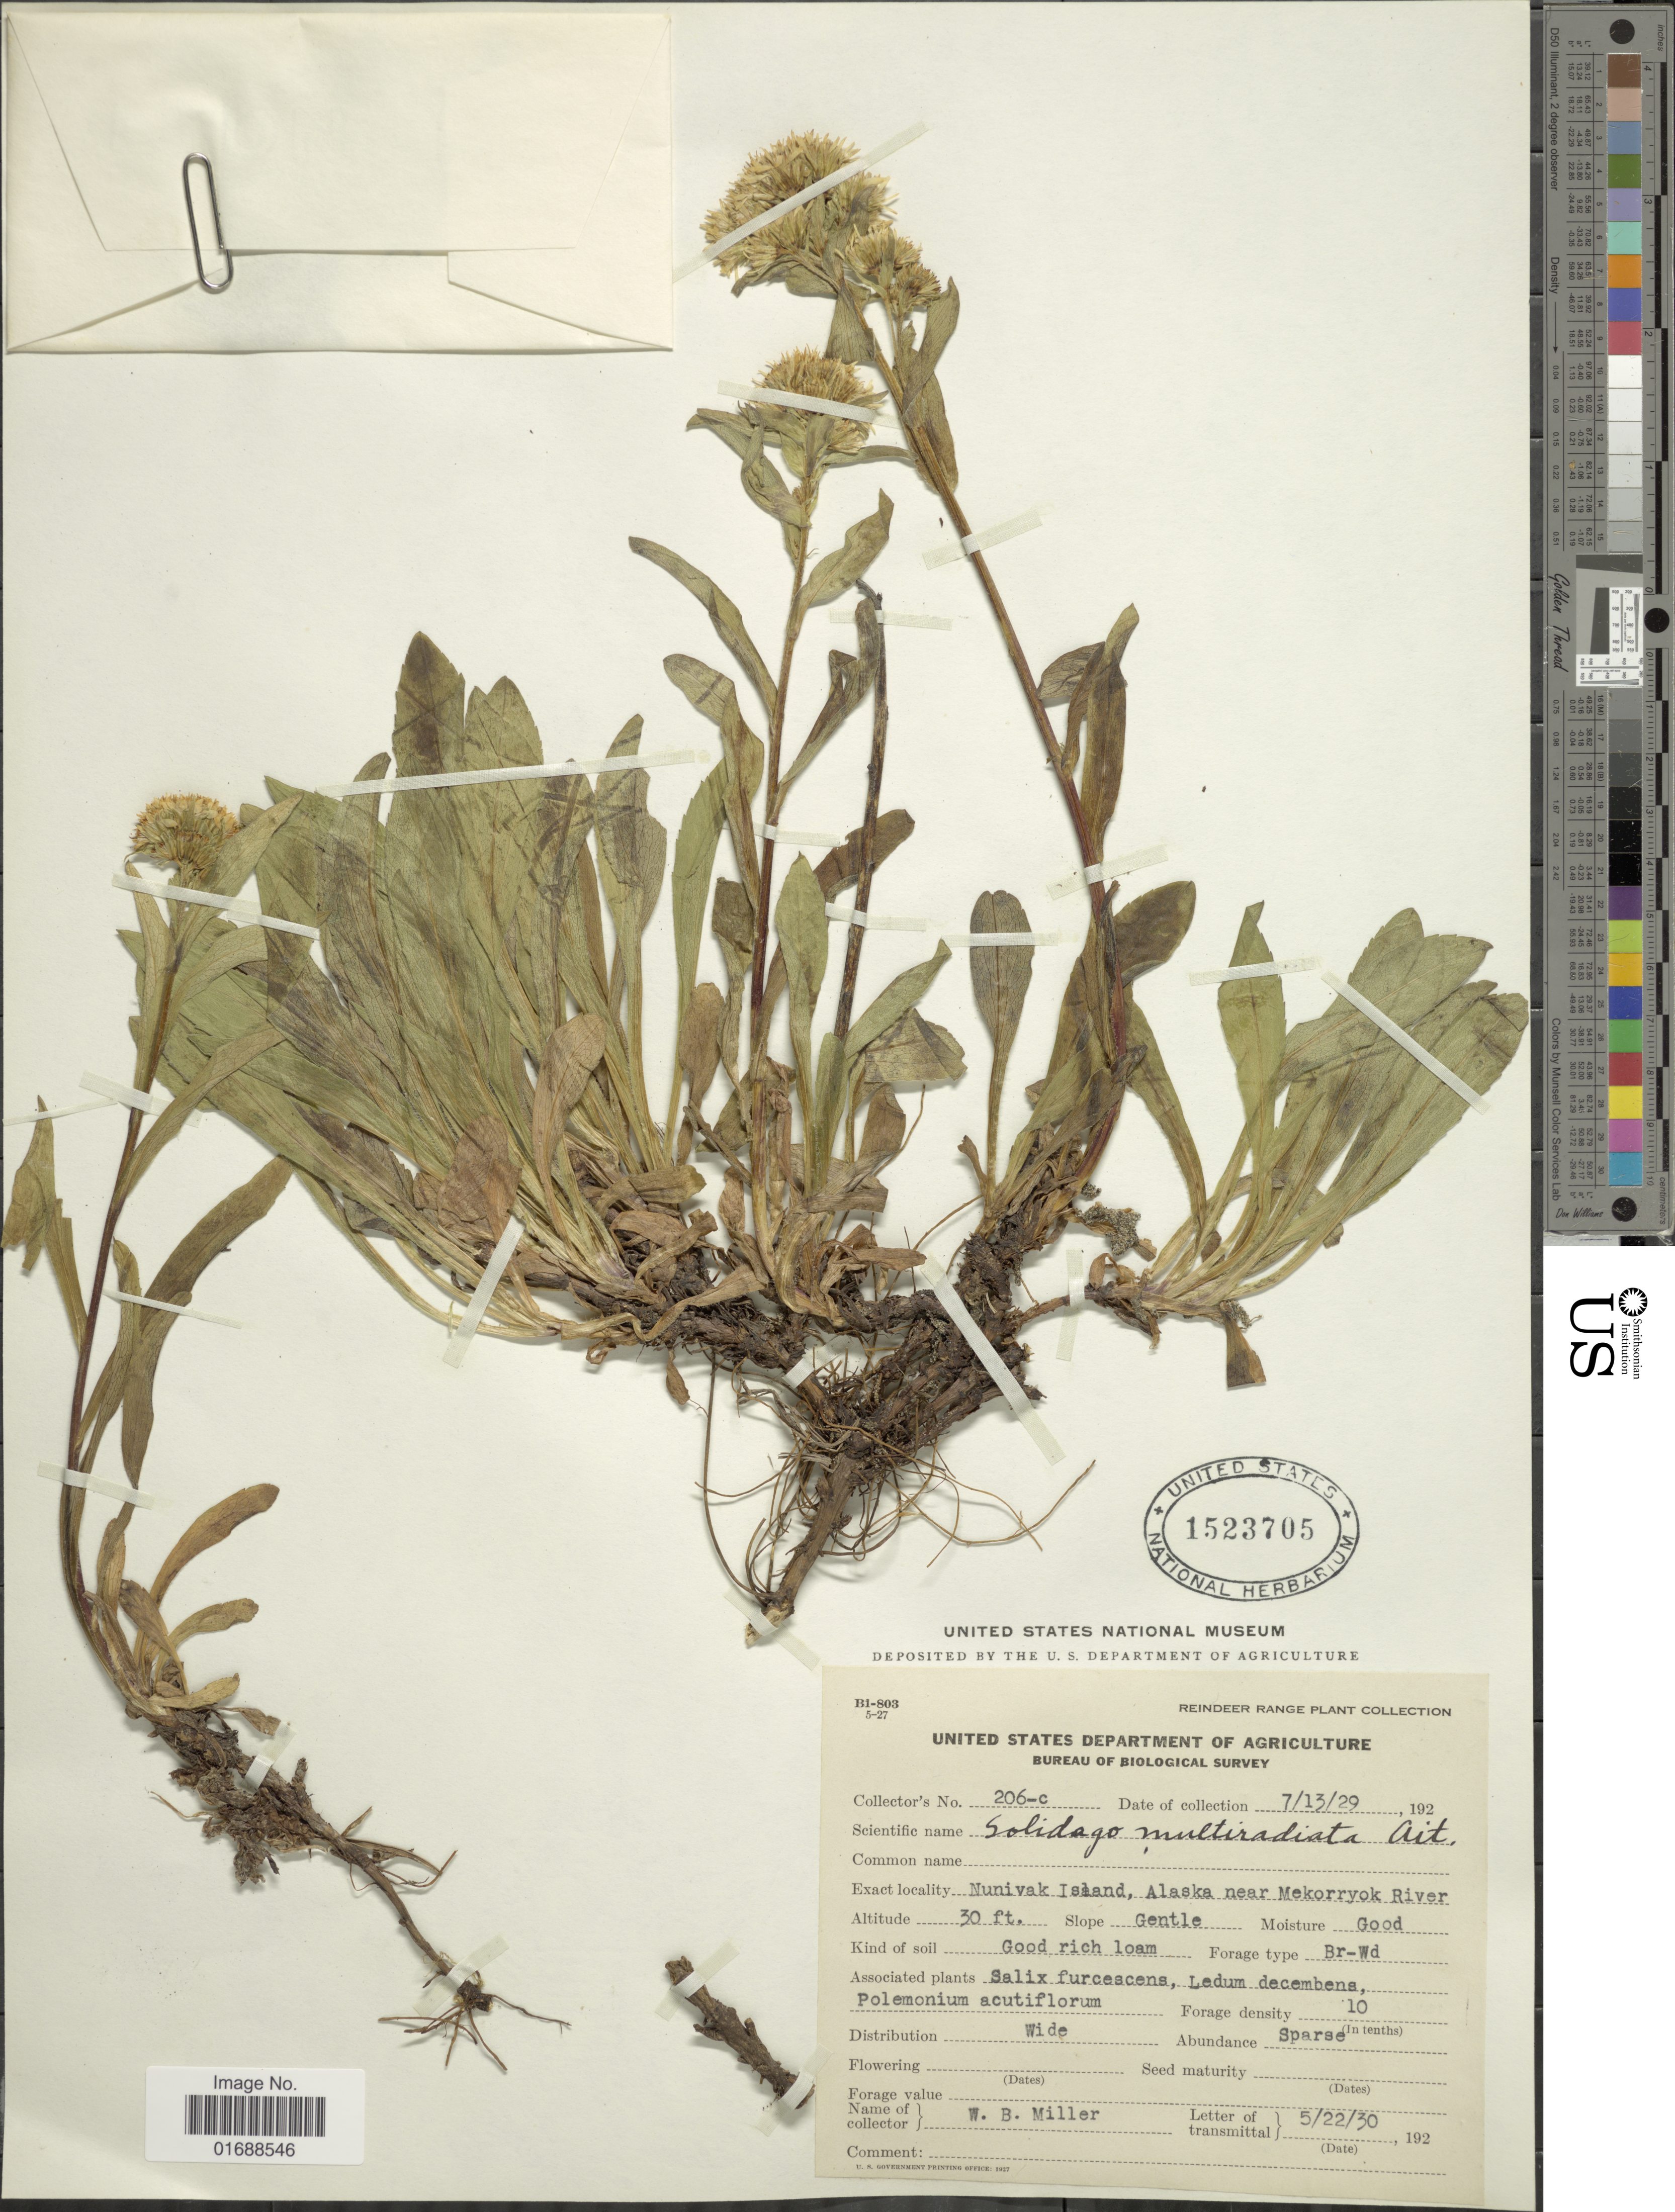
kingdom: Plantae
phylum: Tracheophyta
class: Magnoliopsida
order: Asterales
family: Asteraceae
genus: Solidago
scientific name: Solidago multiradiata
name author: Aiton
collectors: W. Miller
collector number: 206c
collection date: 1929-07-13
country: United States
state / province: Alaska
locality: Reindeer Range, Nunivak Island, Alaska near Mekorryok River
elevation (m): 9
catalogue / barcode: US 1523705